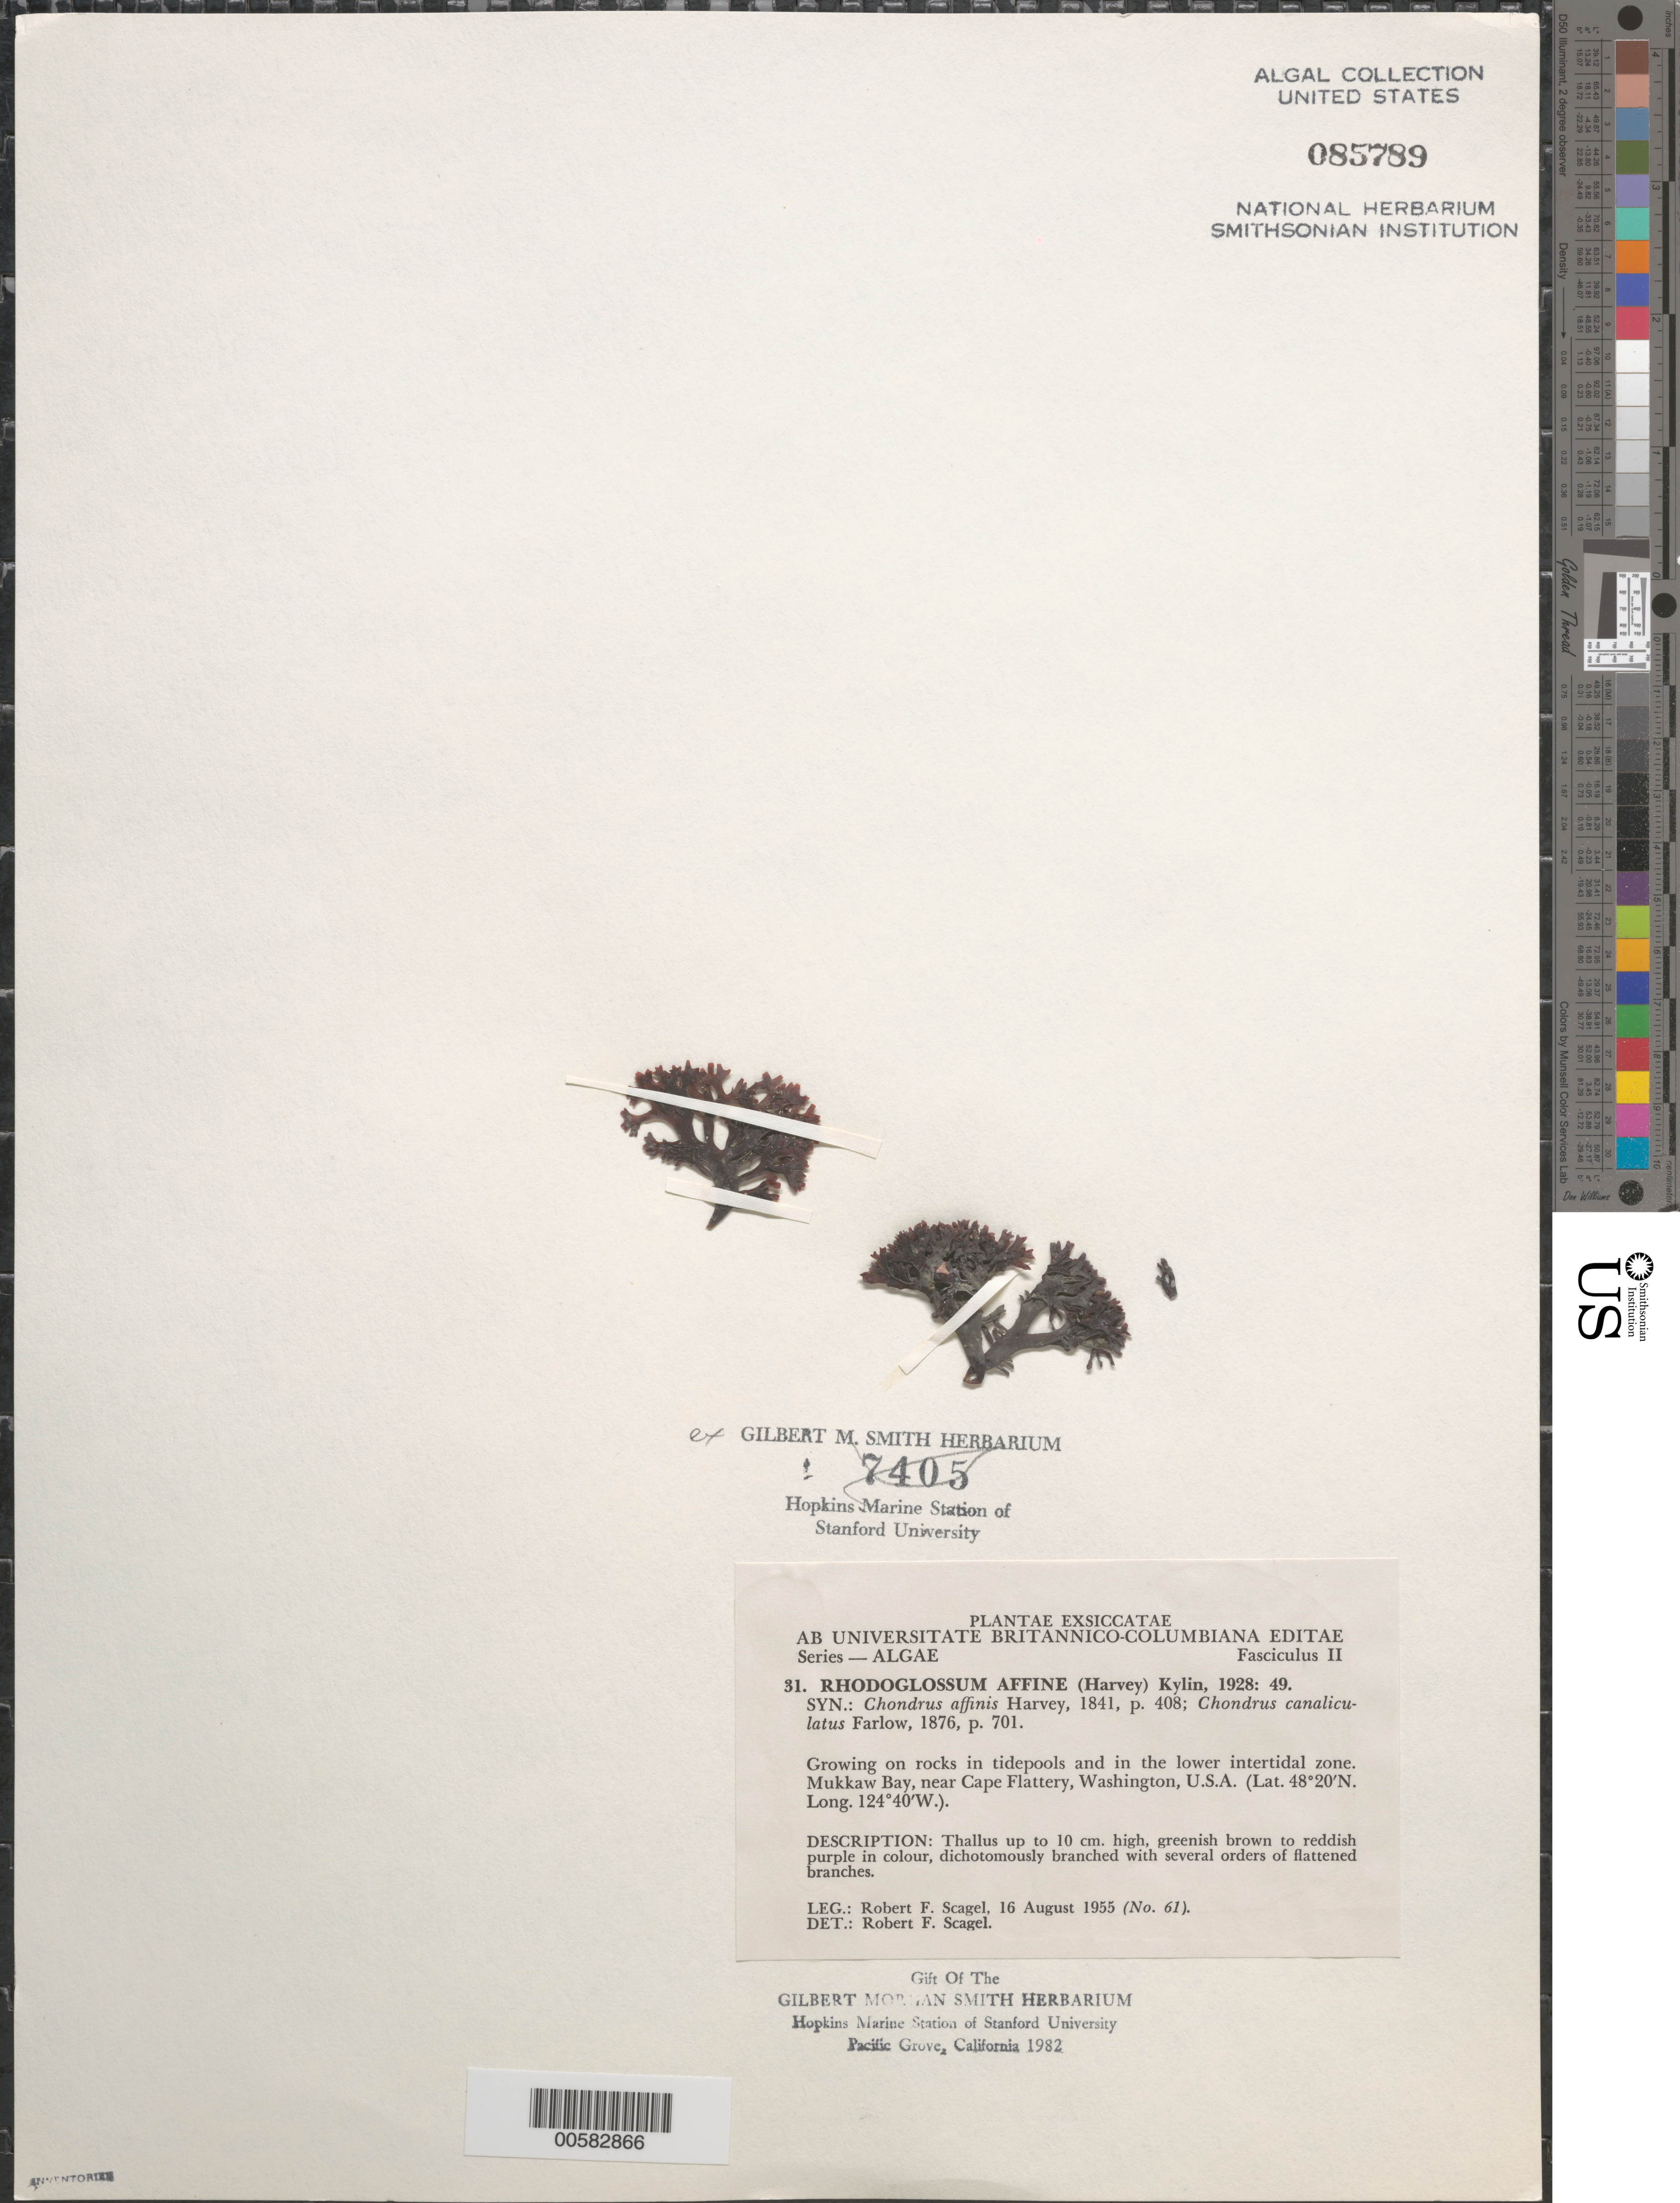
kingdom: Plantae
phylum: Rhodophyta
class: Florideophyceae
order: Gigartinales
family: Gigartinaceae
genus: Mazzaella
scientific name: Mazzaella affinis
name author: (Harvey) Fredericq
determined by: Algae name updating Project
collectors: R. F. Scagel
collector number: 61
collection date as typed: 16 Aug 1955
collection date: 1955-08-16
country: United States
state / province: Washington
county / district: Clallam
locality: Mukkaw Bay, near Cape Flattery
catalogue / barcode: US 85789